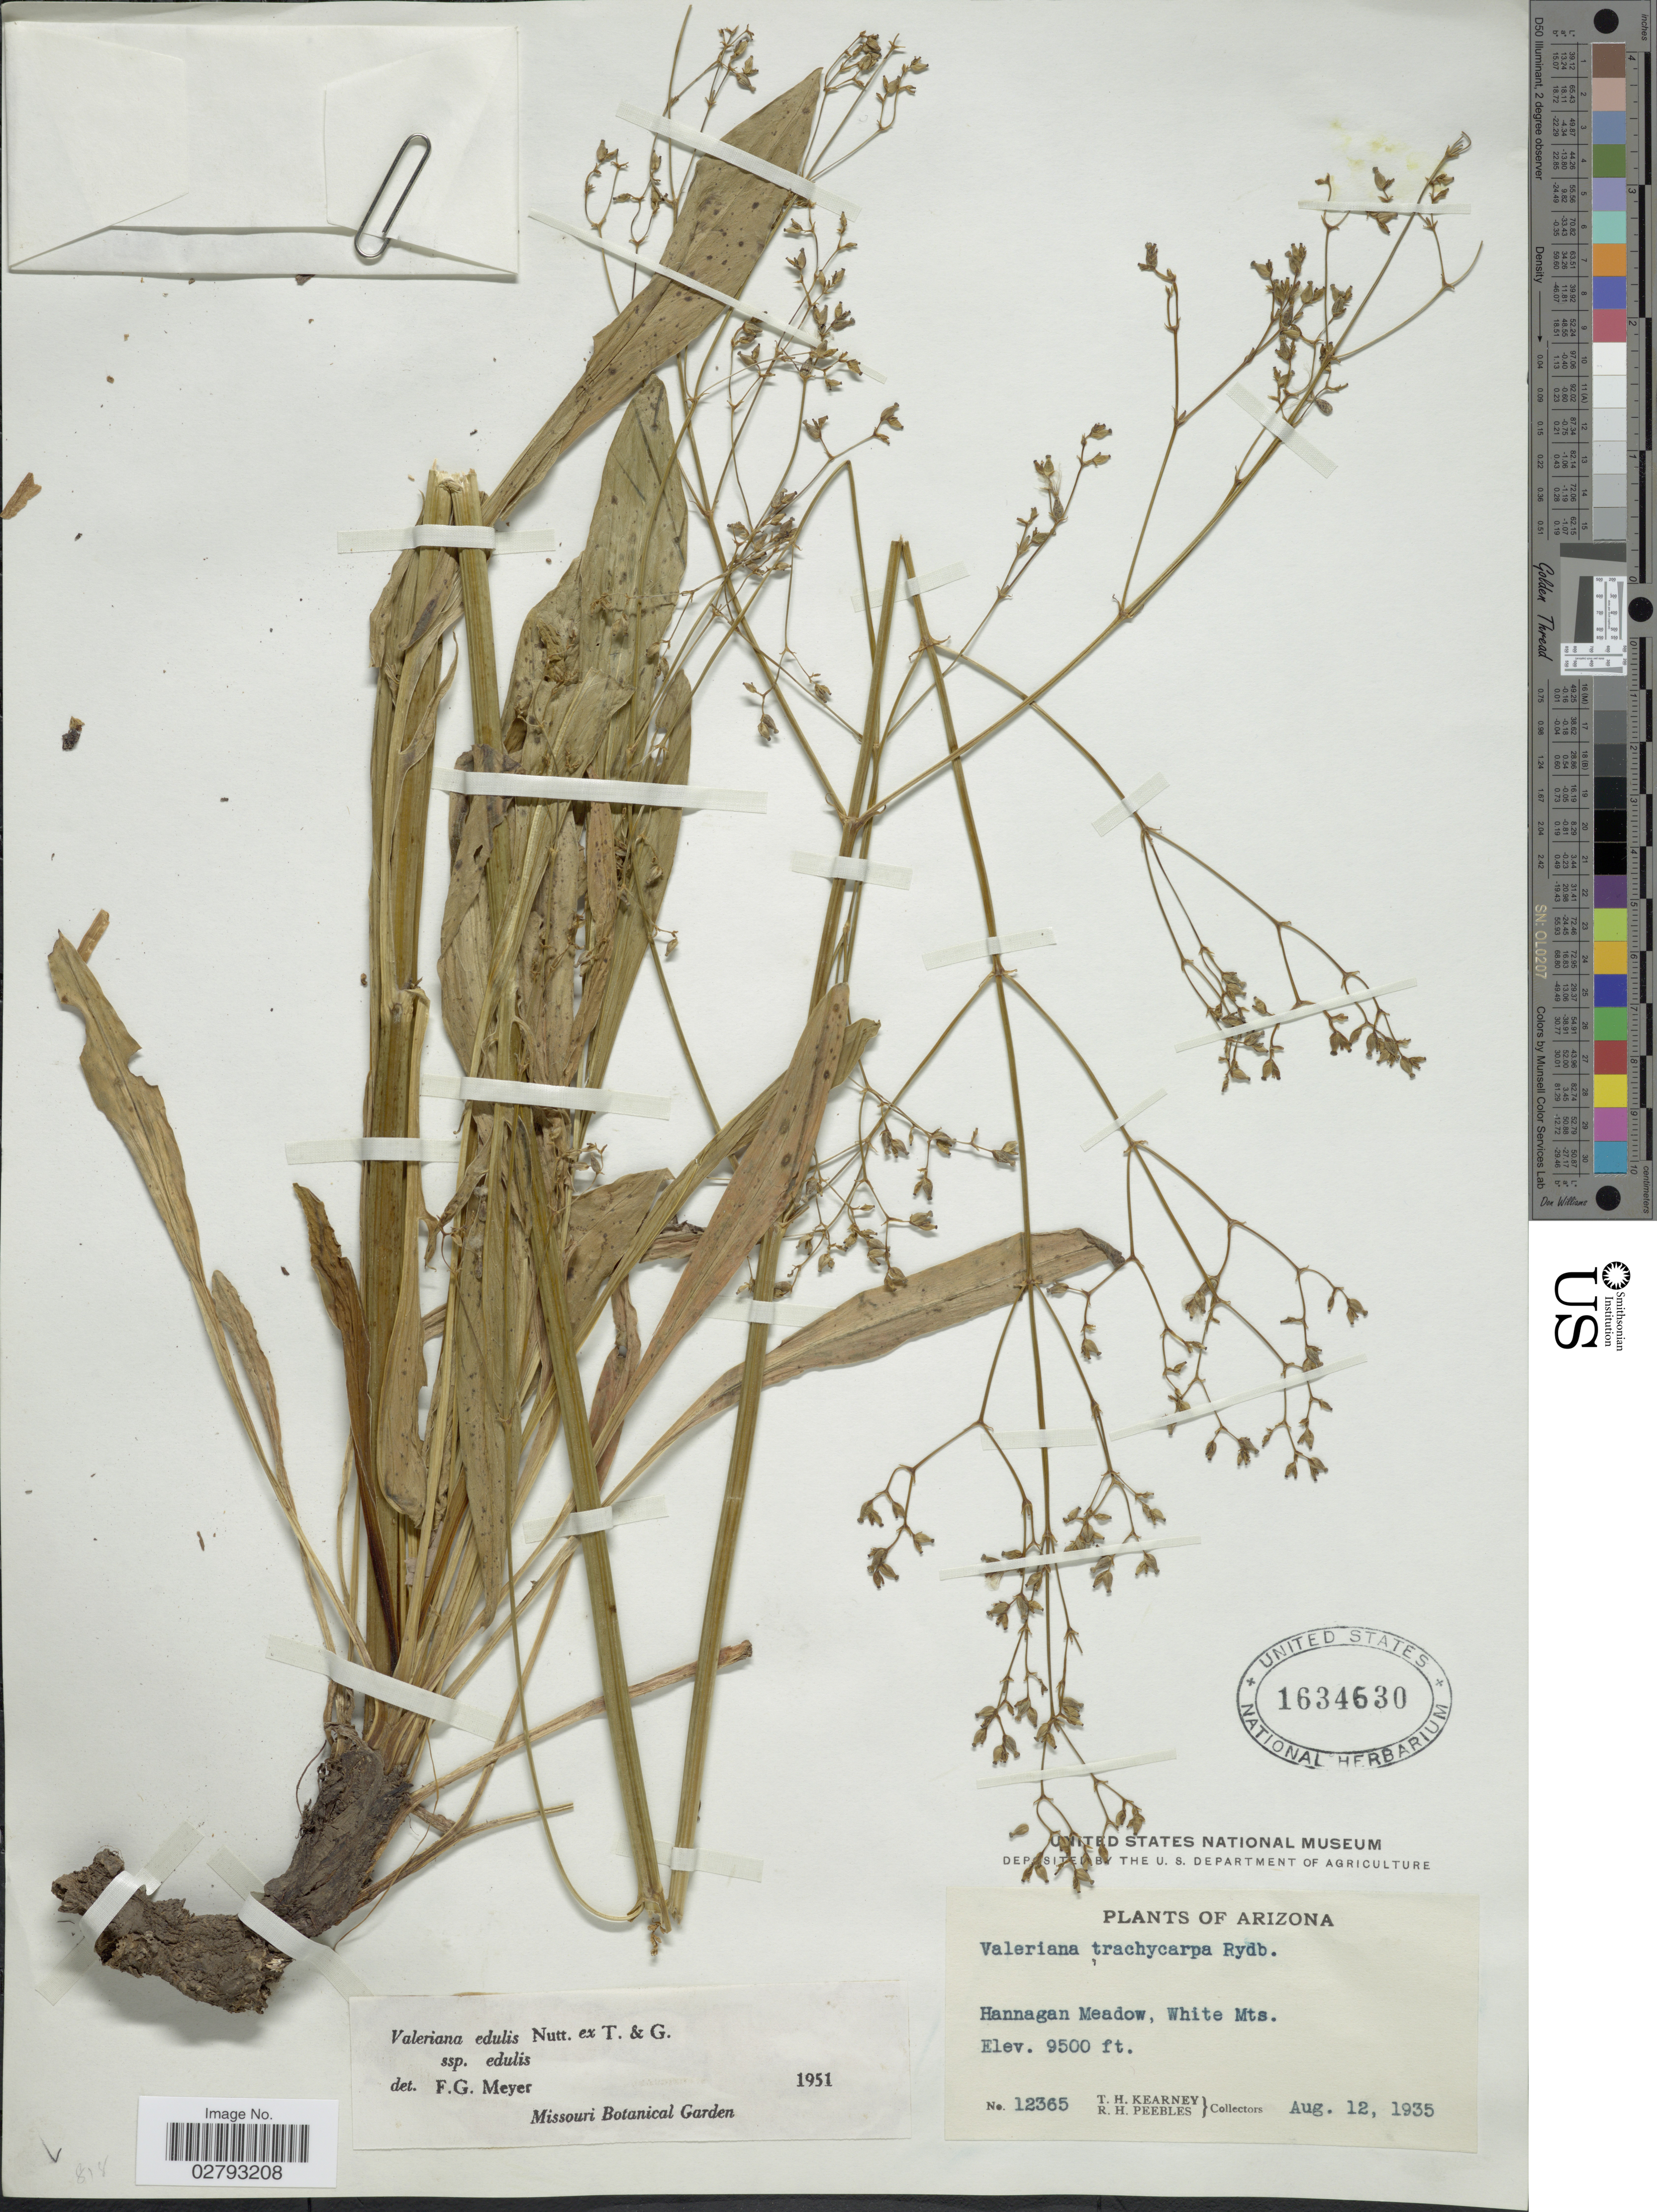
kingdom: Plantae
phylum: Tracheophyta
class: Magnoliopsida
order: Dipsacales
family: Caprifoliaceae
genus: Valeriana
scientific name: Valeriana edulis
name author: Nutt.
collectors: T. H. Kearney & R. H. Peebles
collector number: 12365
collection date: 1935-08-12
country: United States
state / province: Arizona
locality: Hannagan Meadow, White Mts.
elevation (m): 2896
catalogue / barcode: US 1634630